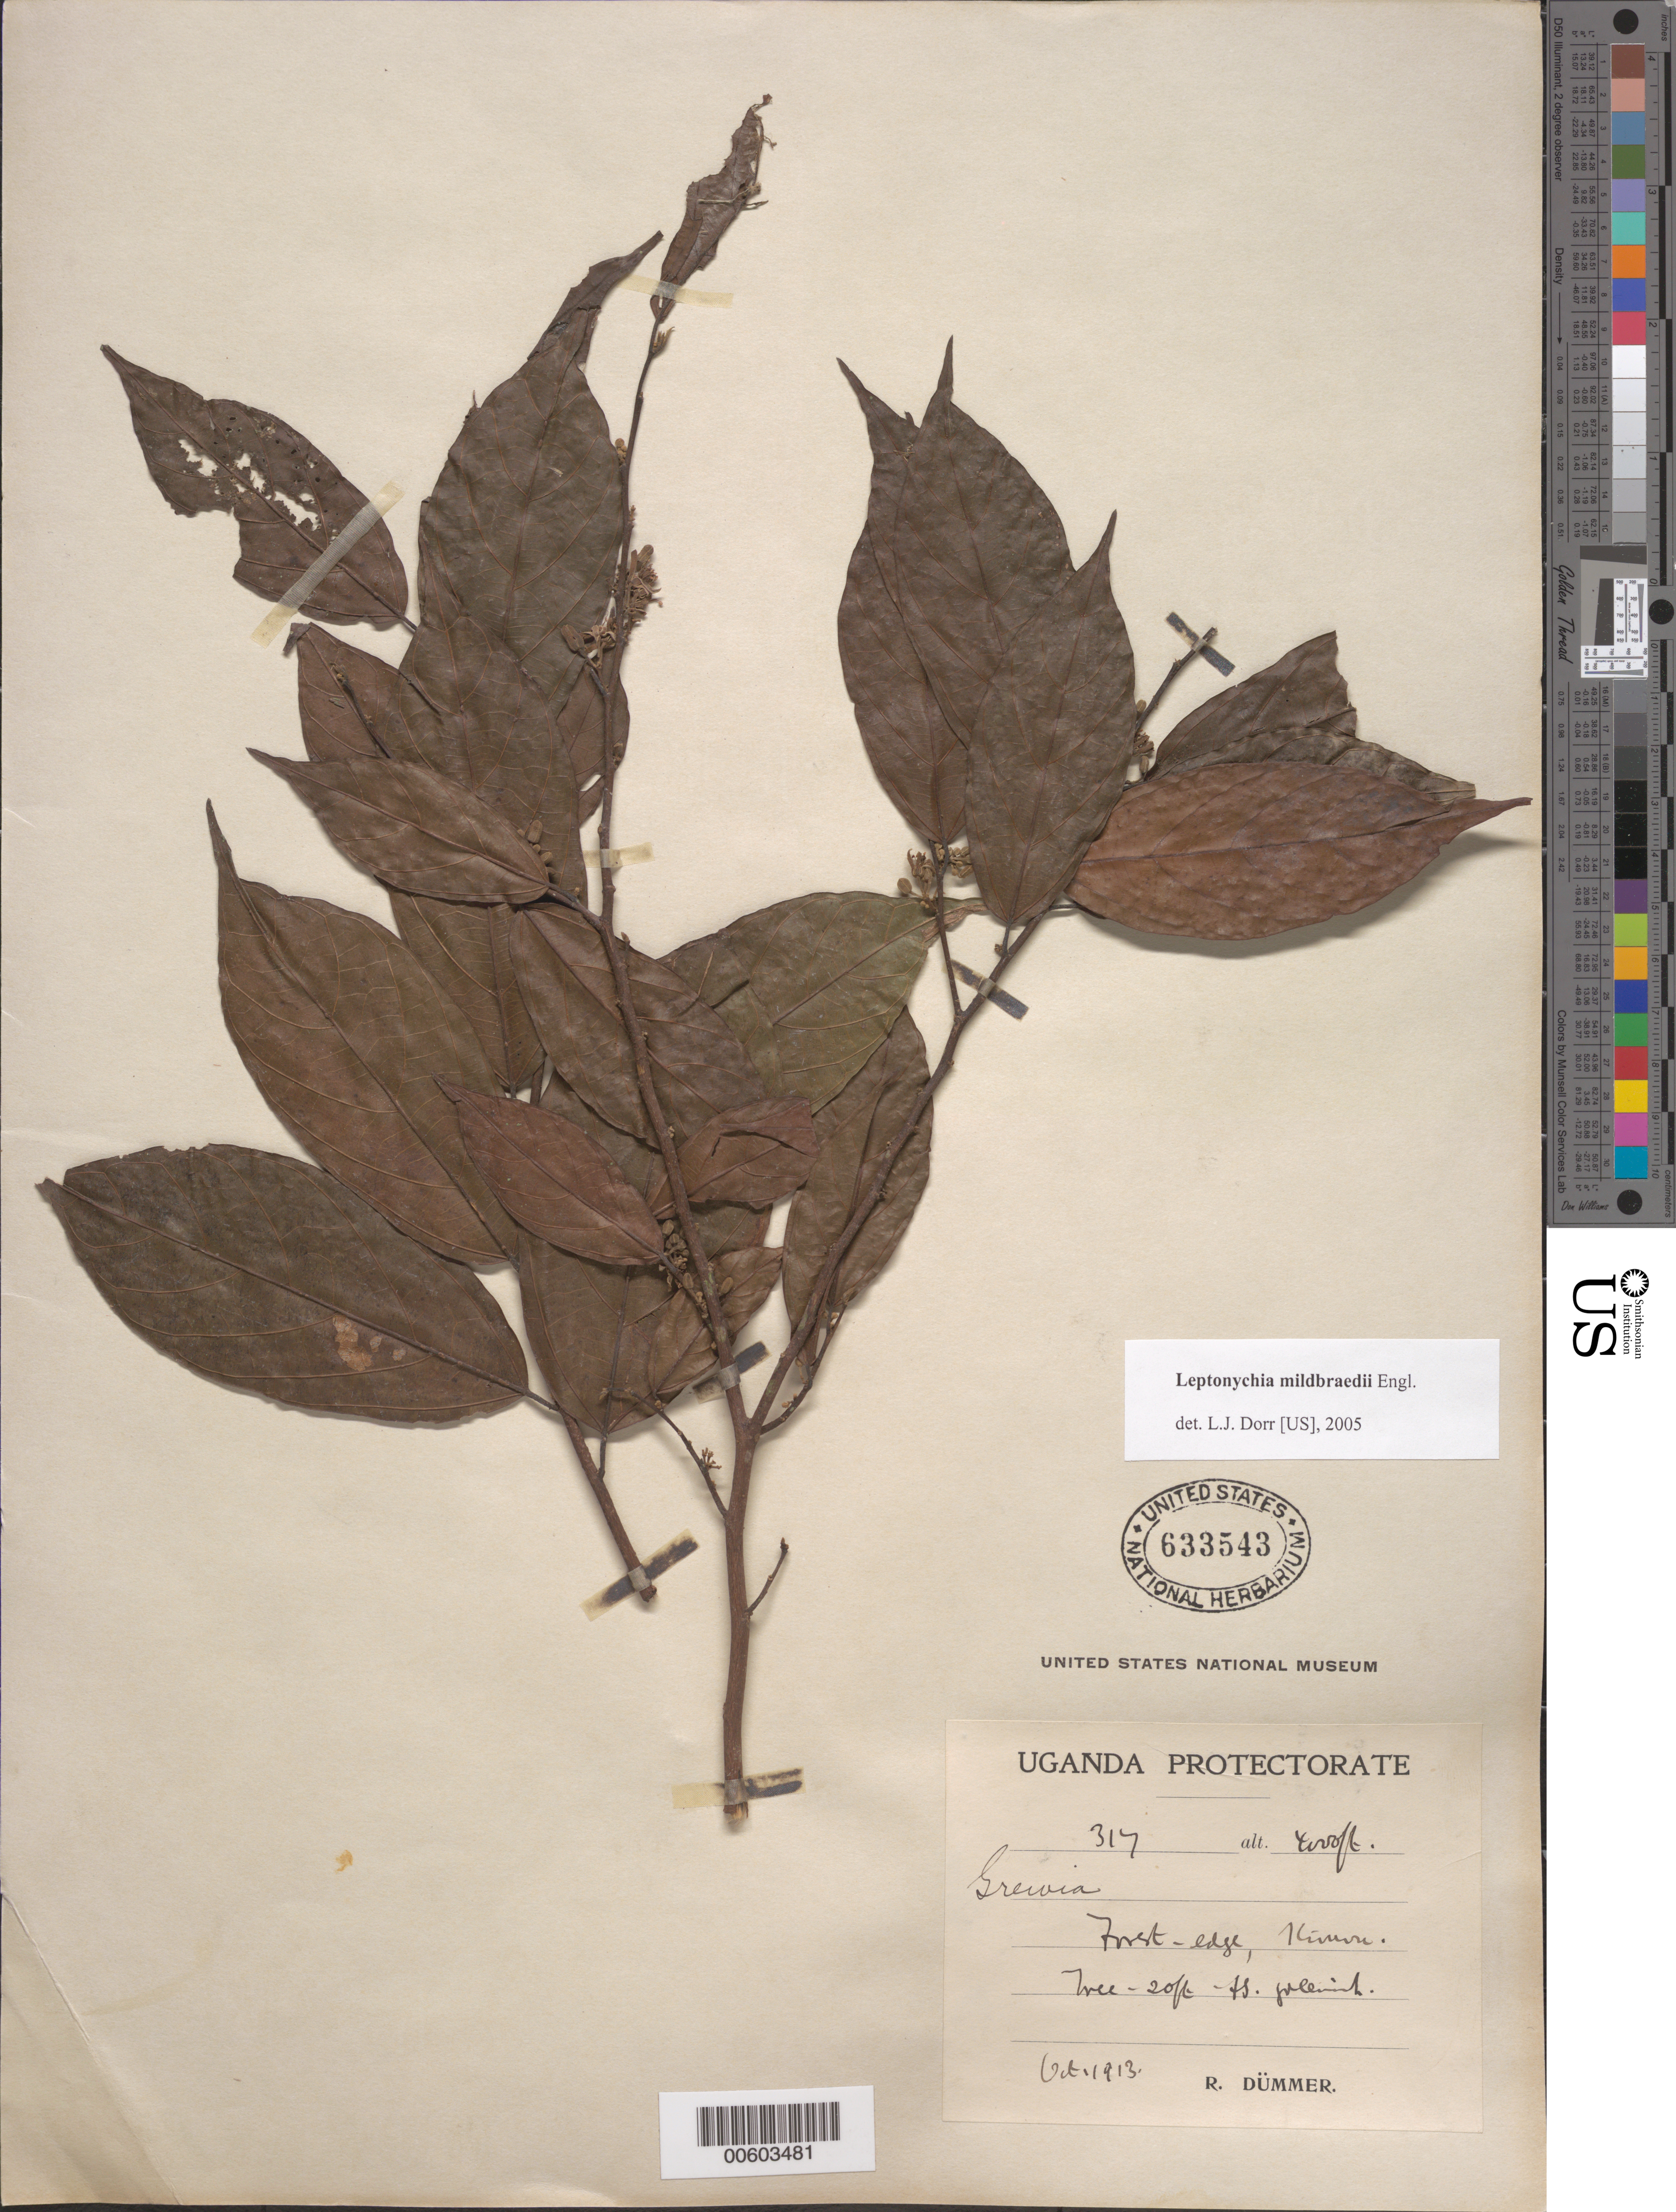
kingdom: Plantae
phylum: Tracheophyta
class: Magnoliopsida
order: Malvales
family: Malvaceae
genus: Leptonychia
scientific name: Leptonychia multiflora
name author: K. Schum.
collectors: R. A. Dümmer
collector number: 317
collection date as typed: Oct 1913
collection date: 1913-10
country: Uganda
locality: Kimou [sic]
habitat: Forest edge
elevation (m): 1219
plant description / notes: K, US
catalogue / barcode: US 633543